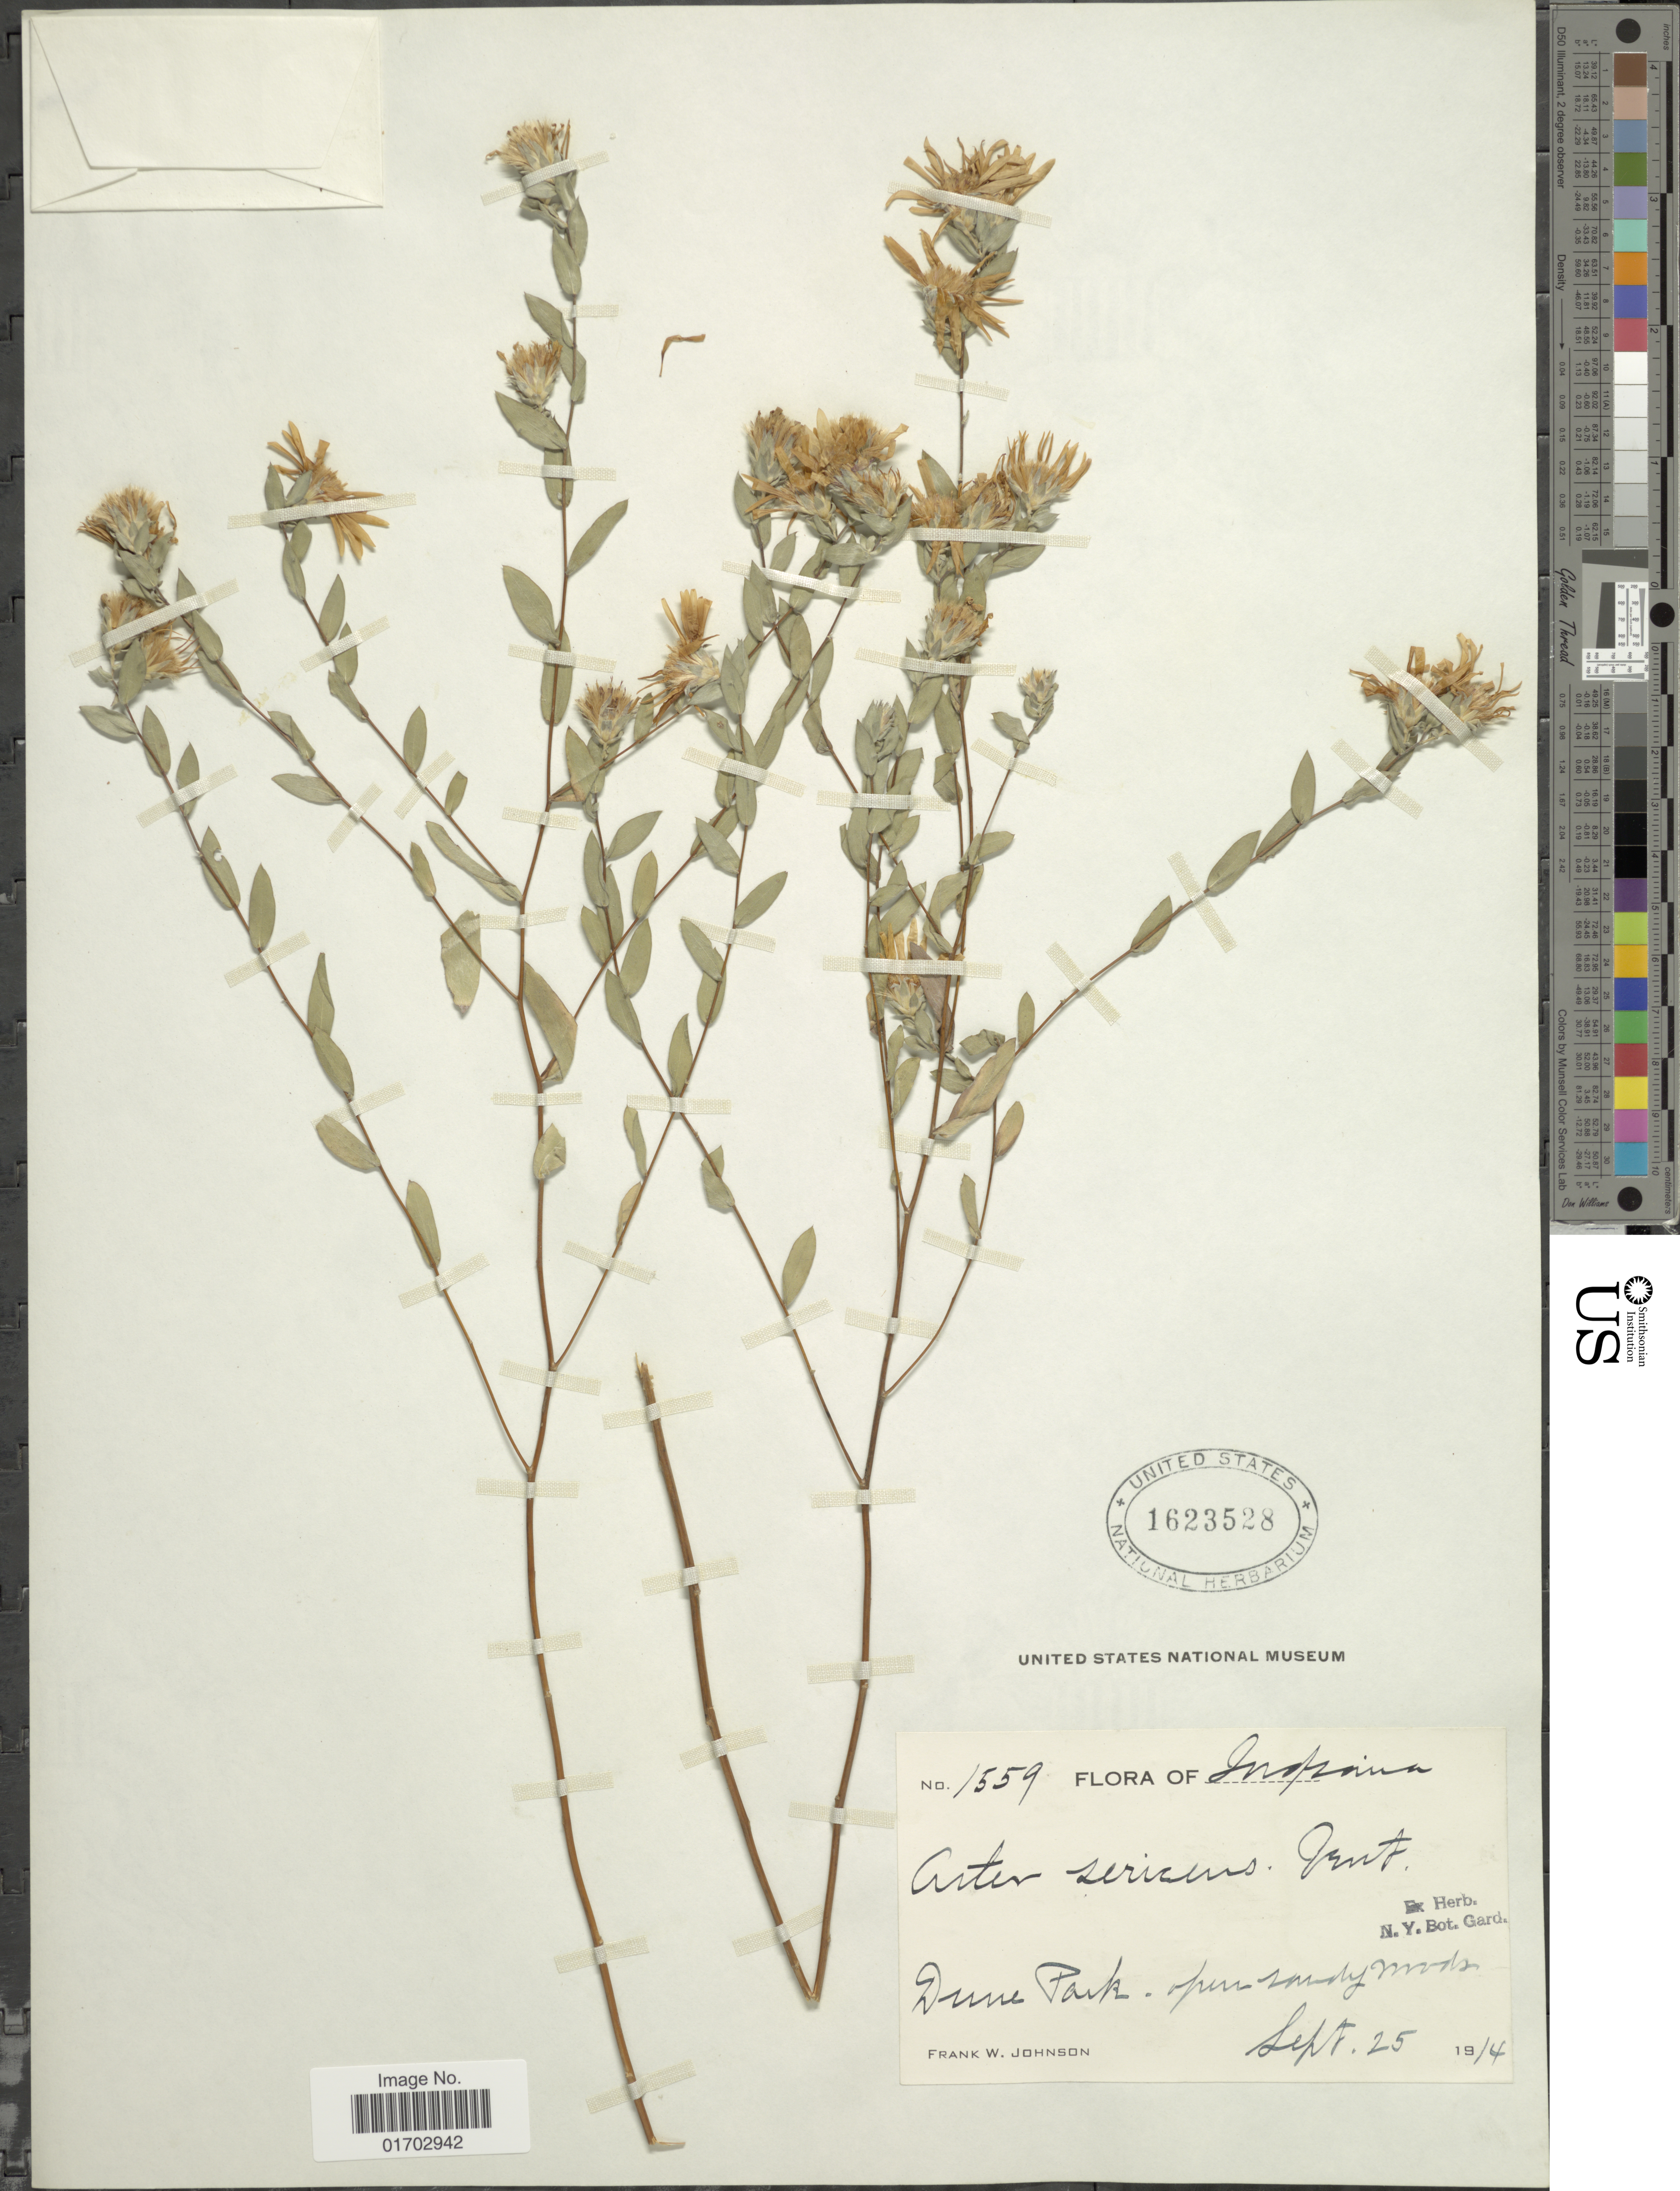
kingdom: Plantae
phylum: Tracheophyta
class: Magnoliopsida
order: Asterales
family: Asteraceae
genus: Symphyotrichum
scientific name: Symphyotrichum sericeum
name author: (Vent.) G.L. Nesom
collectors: F. W. Johnson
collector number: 1559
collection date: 1914-09-25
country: United States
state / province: Indiana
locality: Dune Park,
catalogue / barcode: US 1623528